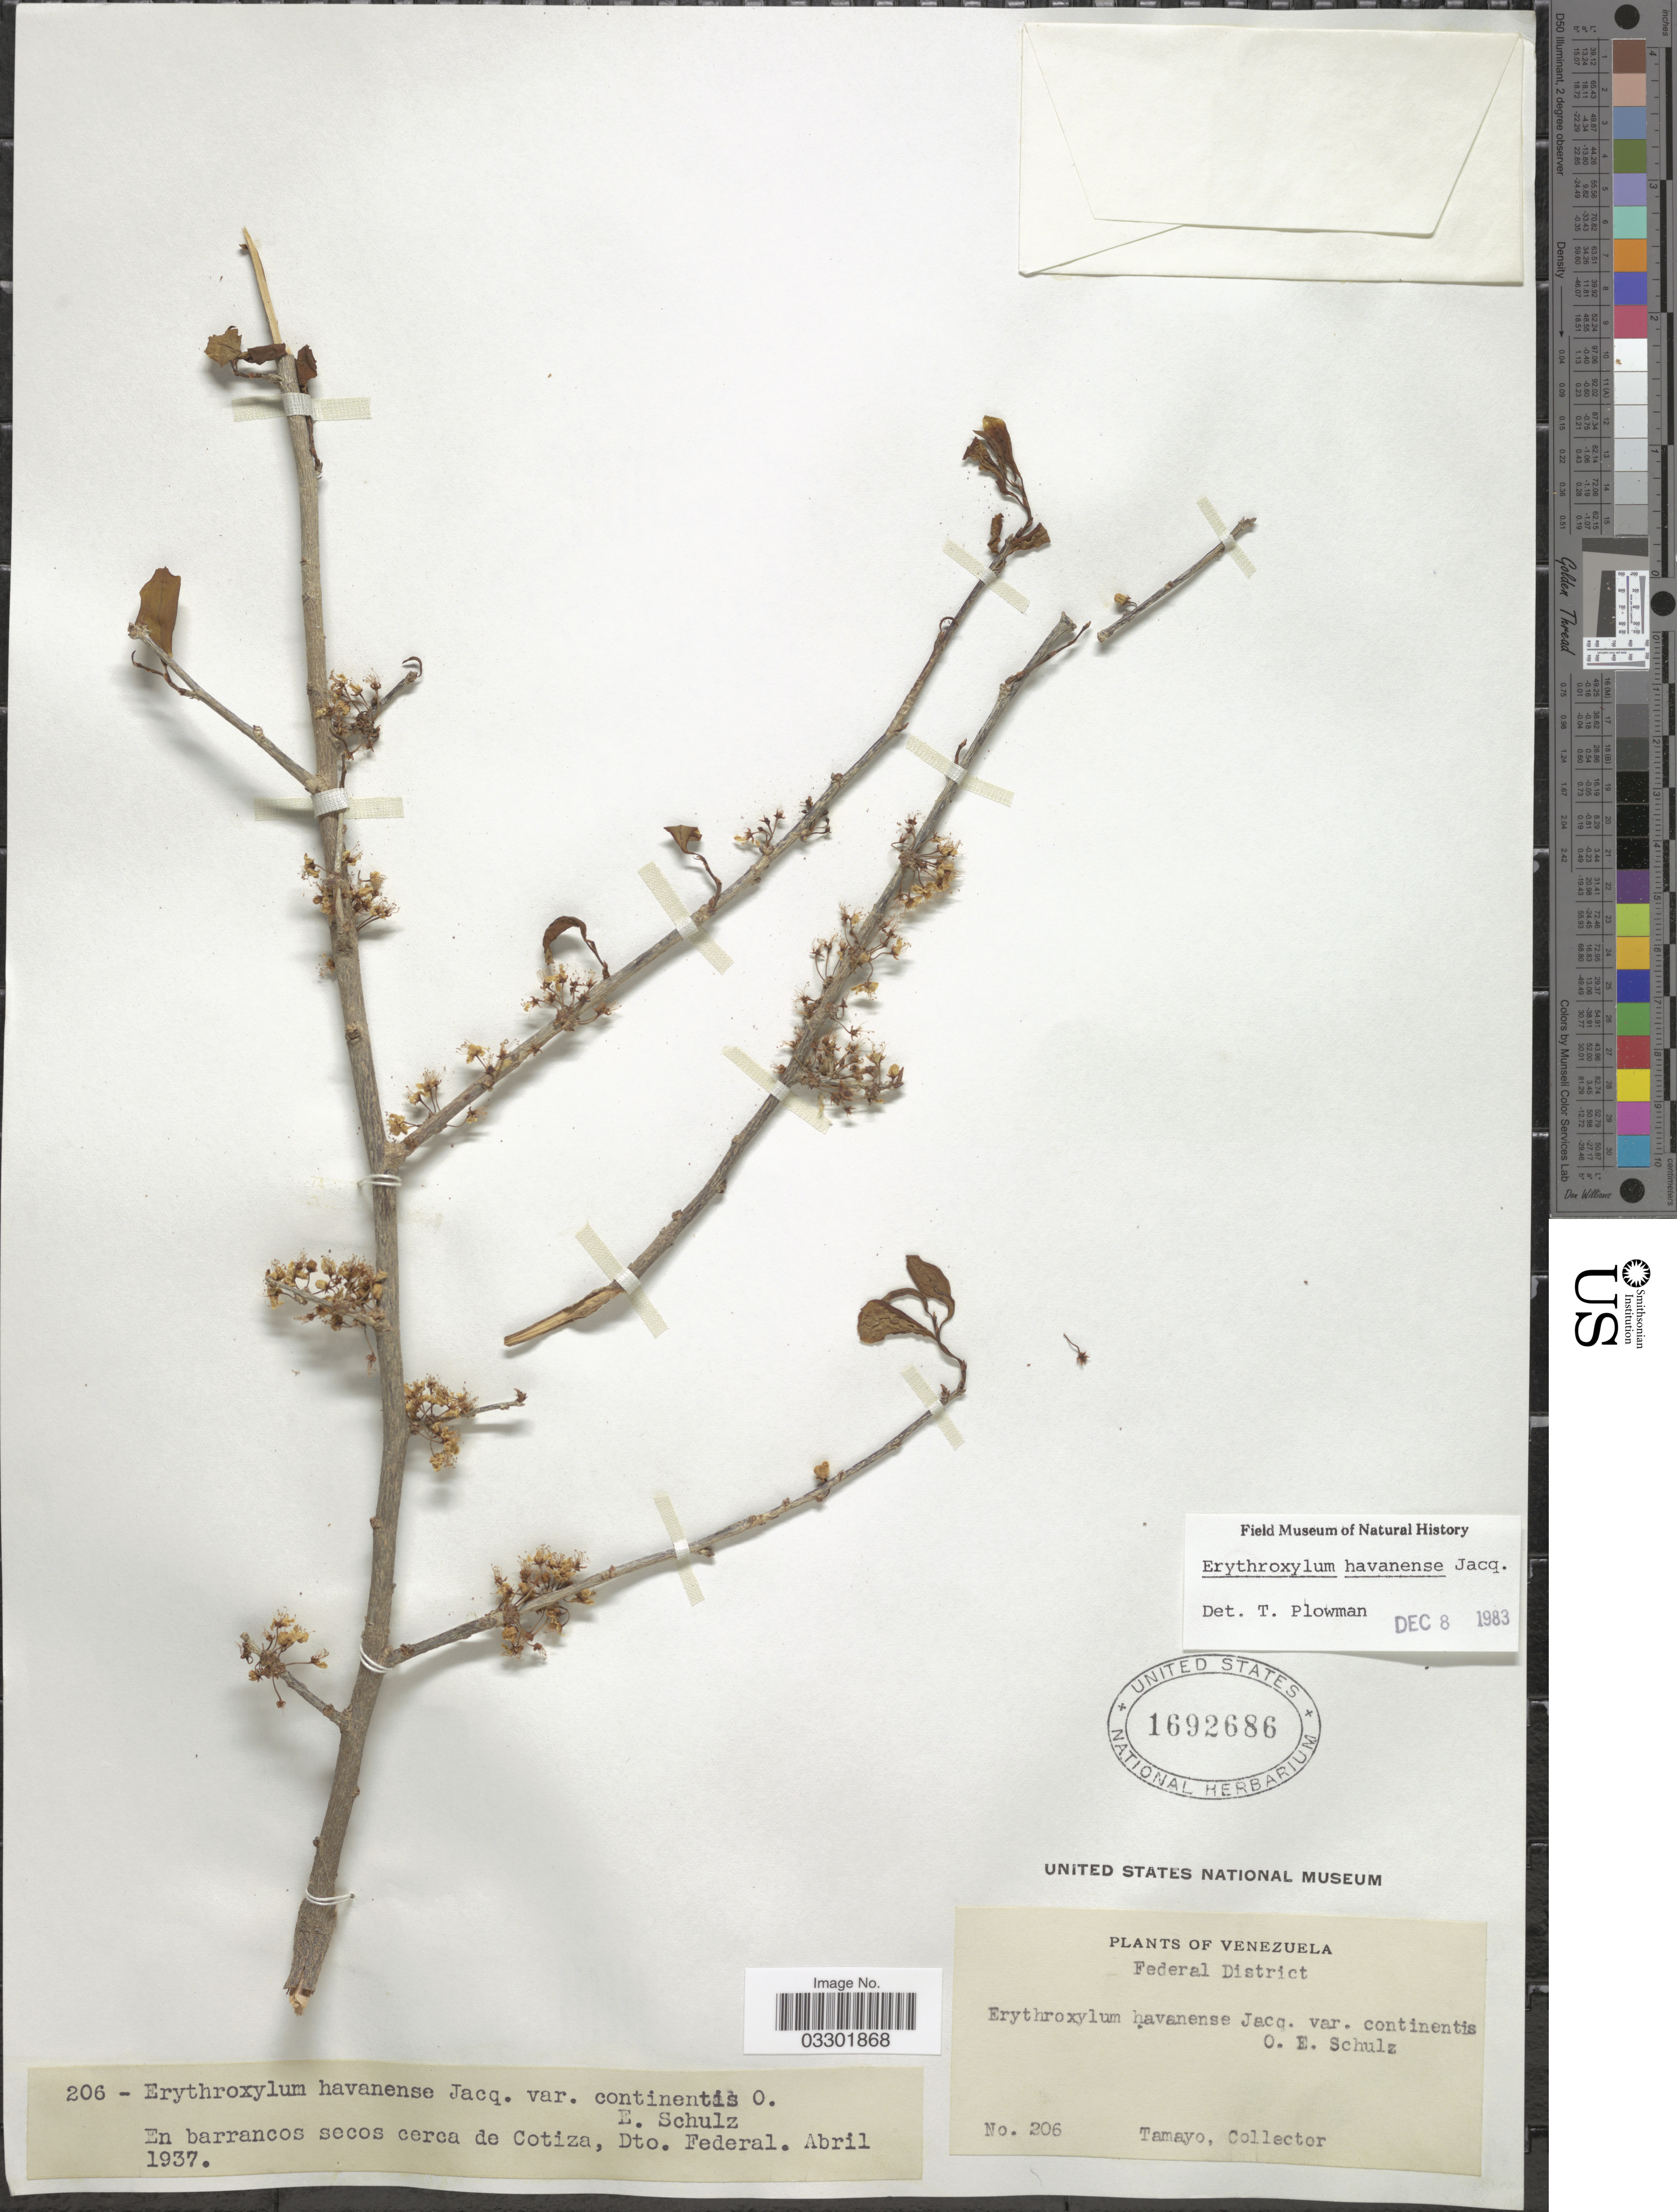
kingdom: Plantae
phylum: Tracheophyta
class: Magnoliopsida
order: Malpighiales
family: Erythroxylaceae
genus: Erythroxylum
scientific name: Erythroxylum havanense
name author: Jacq.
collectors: Tamayo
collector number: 206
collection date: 1937-04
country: Venezuela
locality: Federal District. En barrancos secos cerca de Cotiza. Dto. Federal.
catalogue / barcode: US 1692686